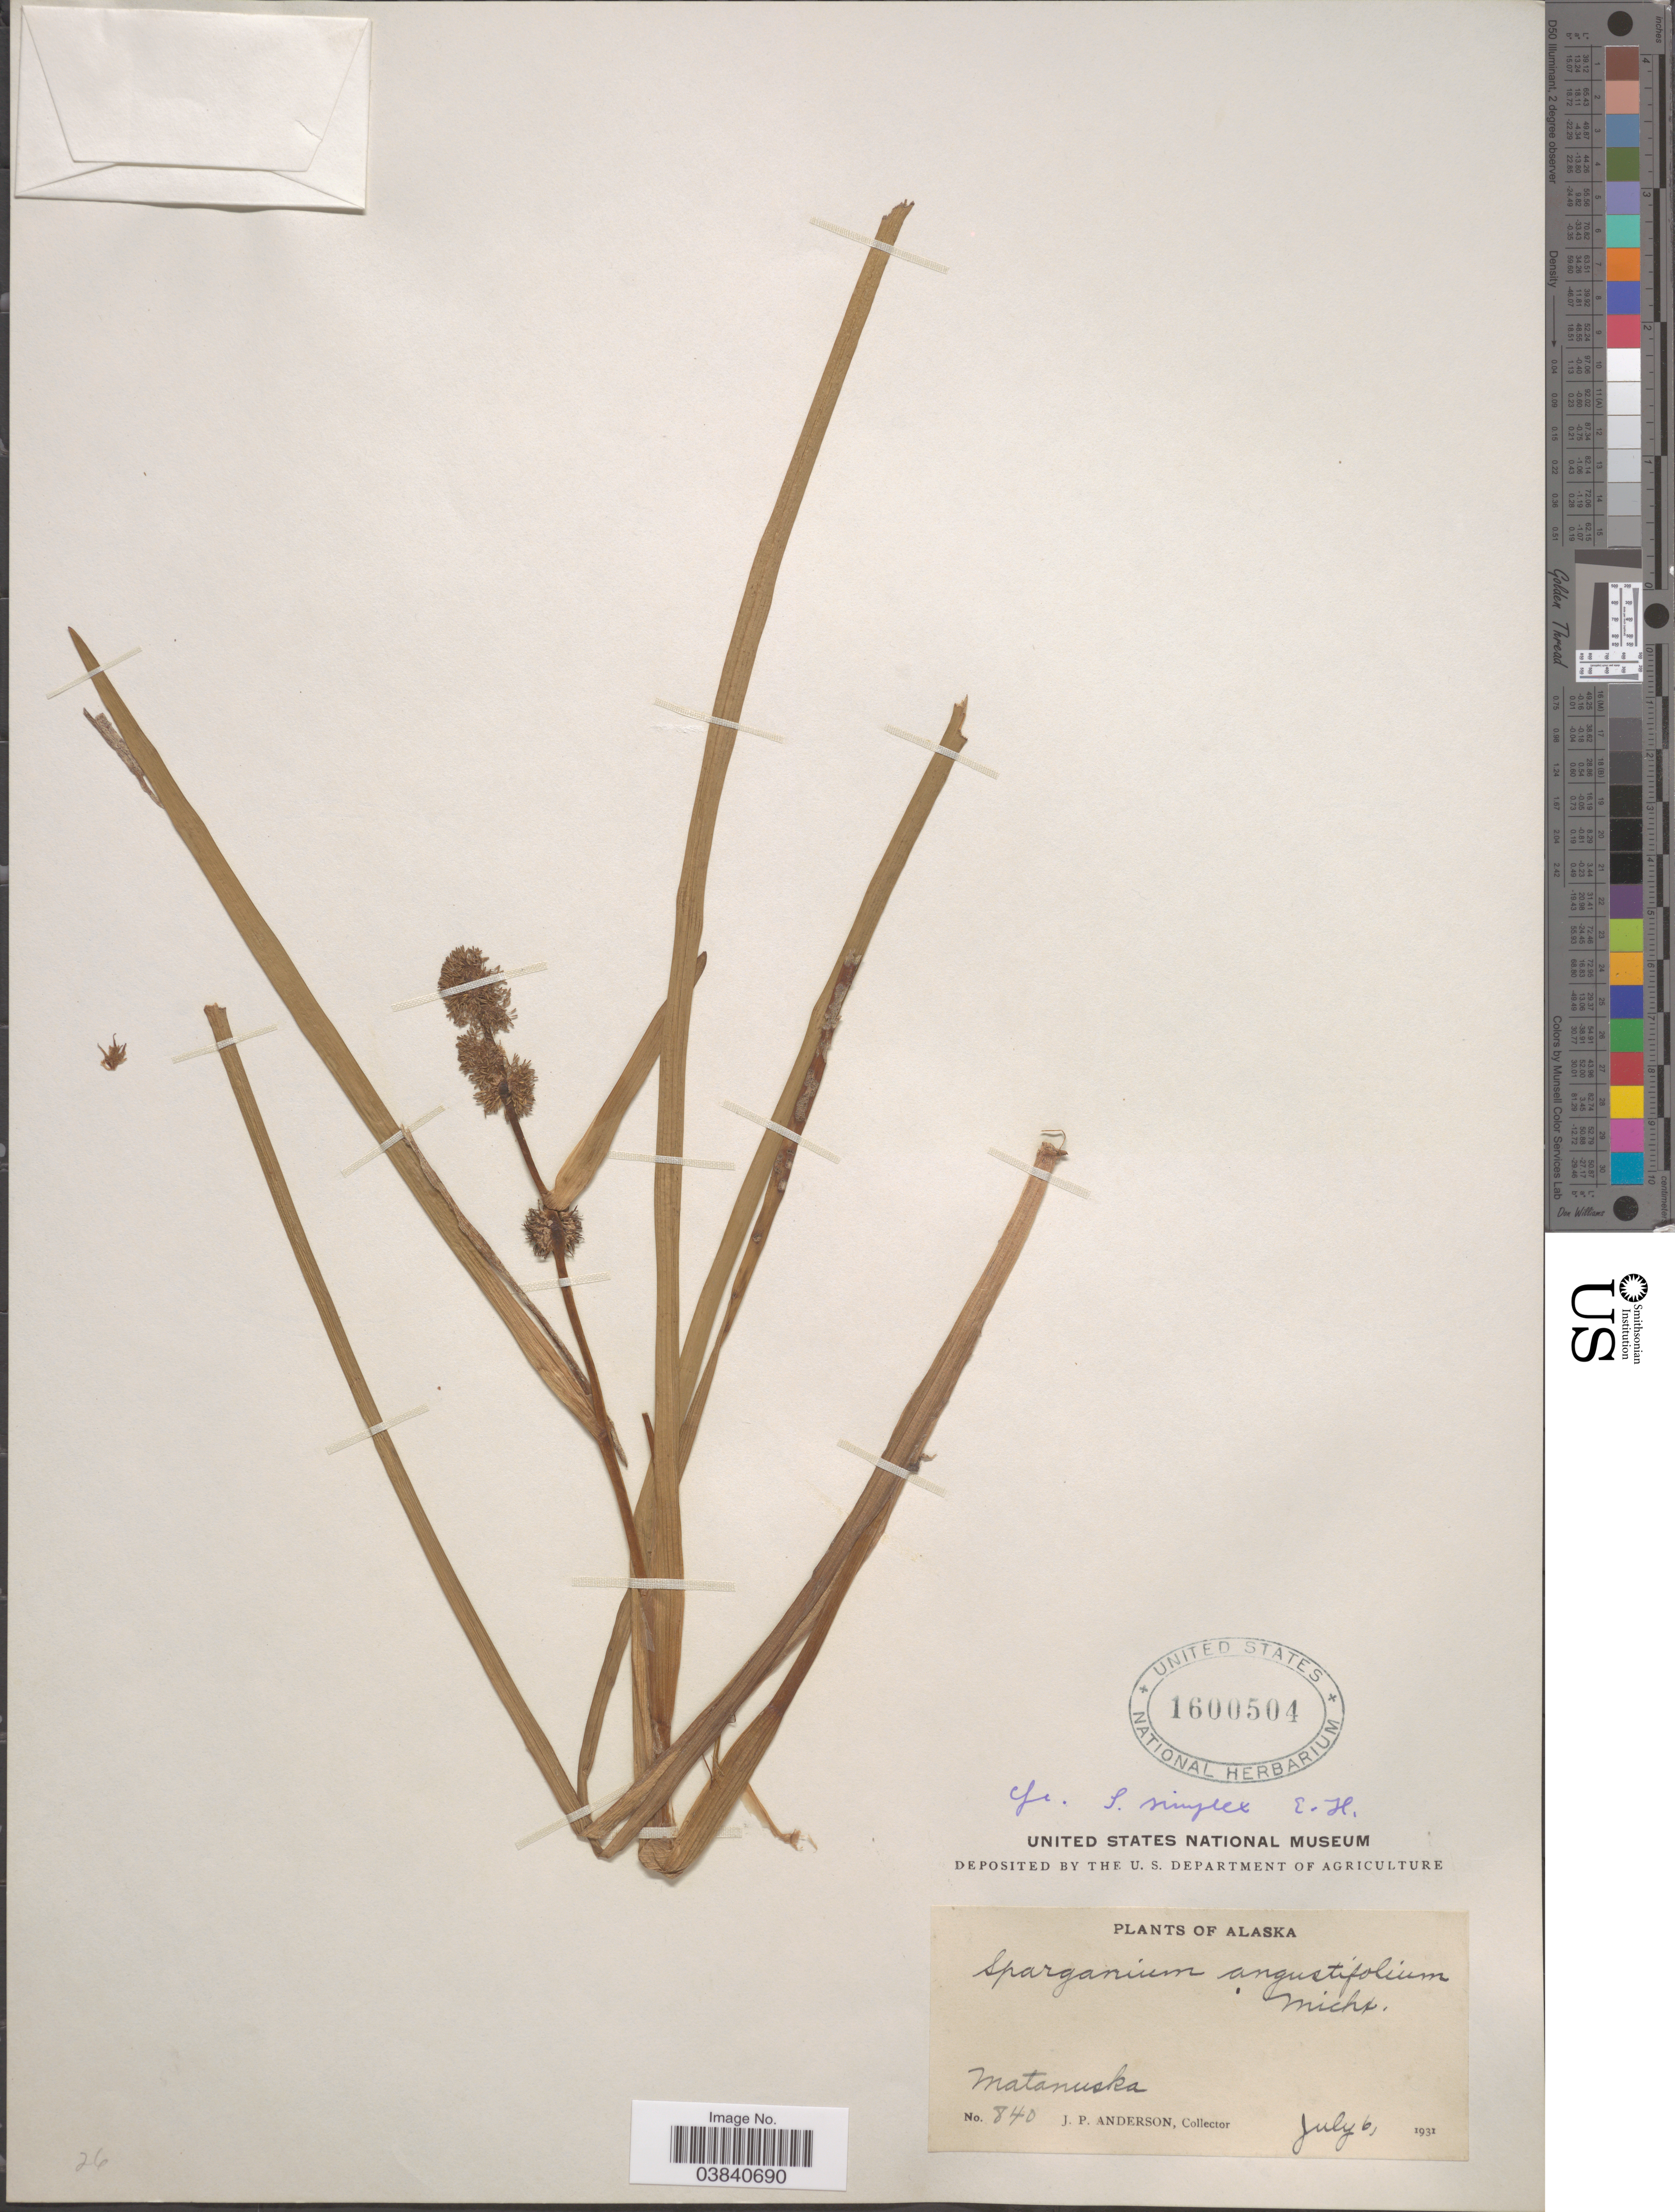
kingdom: Plantae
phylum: Tracheophyta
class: Liliopsida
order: Poales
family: Typhaceae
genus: Sparganium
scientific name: Sparganium simplex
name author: Huds.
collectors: J. P. Anderson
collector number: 840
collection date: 1931-07-06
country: United States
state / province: Alaska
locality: Matanuska.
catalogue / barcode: US 1600504